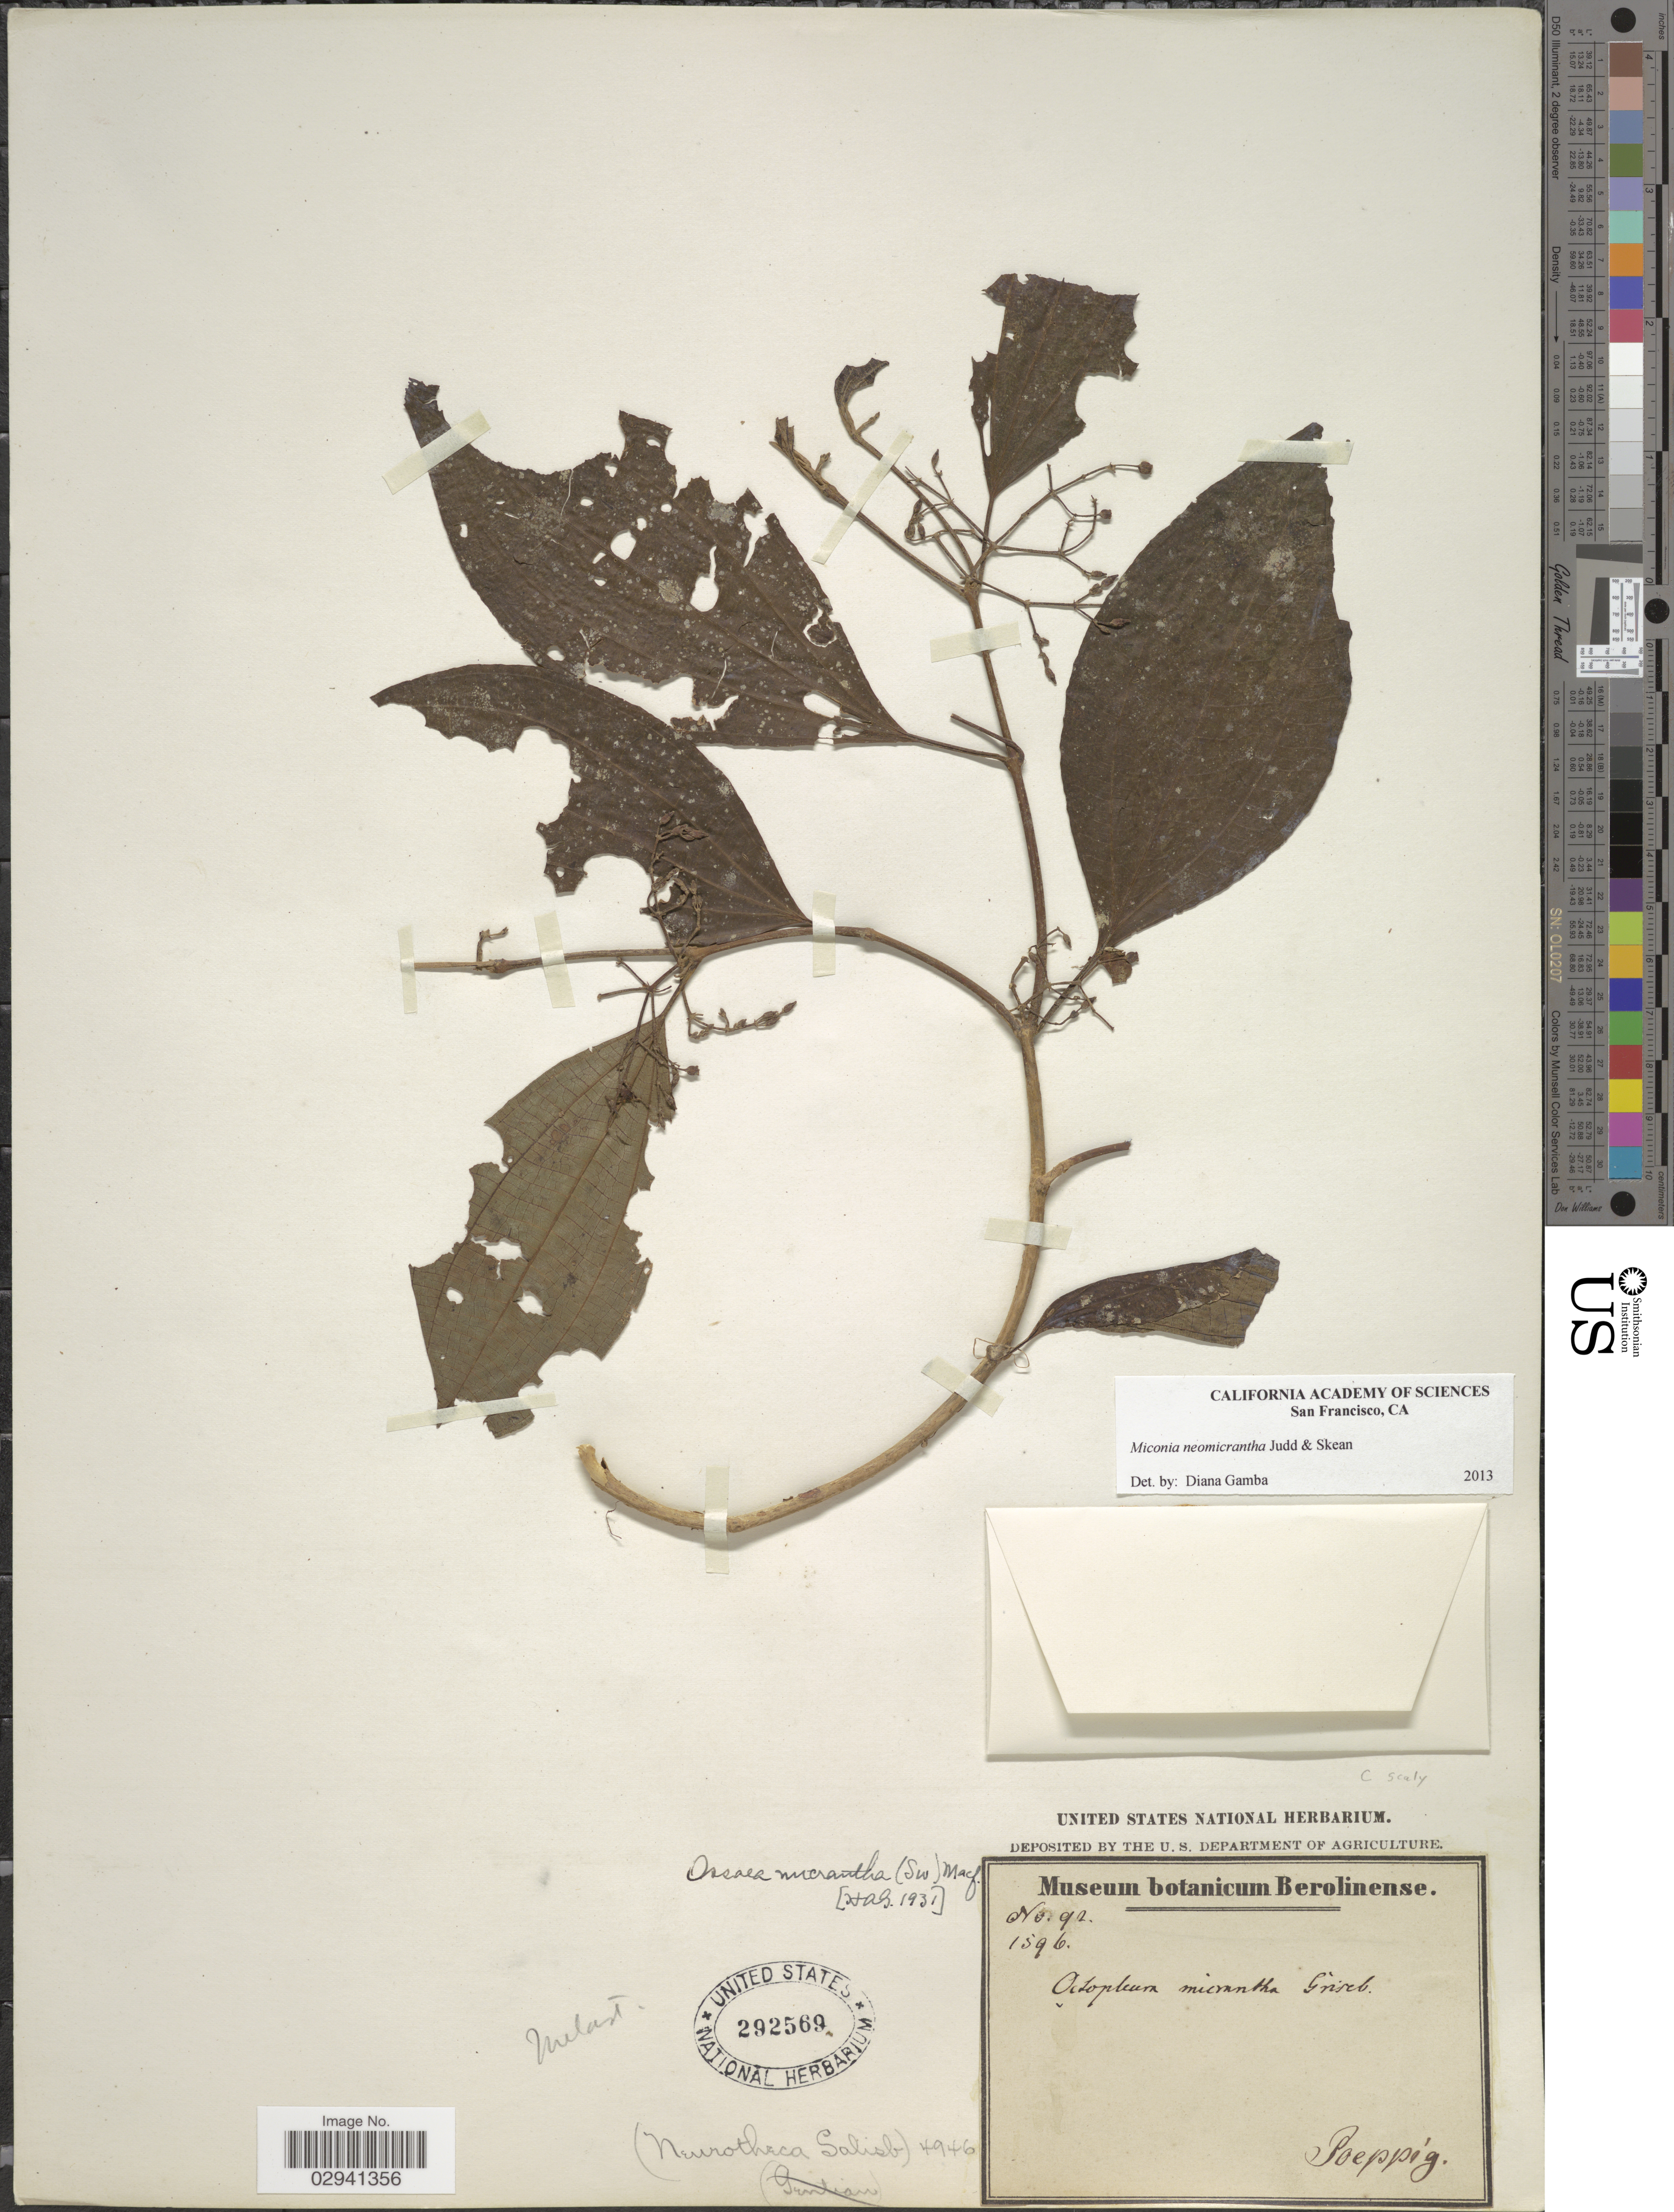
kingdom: Plantae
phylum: Tracheophyta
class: Magnoliopsida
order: Myrtales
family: Melastomataceae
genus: Miconia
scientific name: Miconia neomicrantha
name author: Judd & Skean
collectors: Poeppig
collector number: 92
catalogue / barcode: US 292569